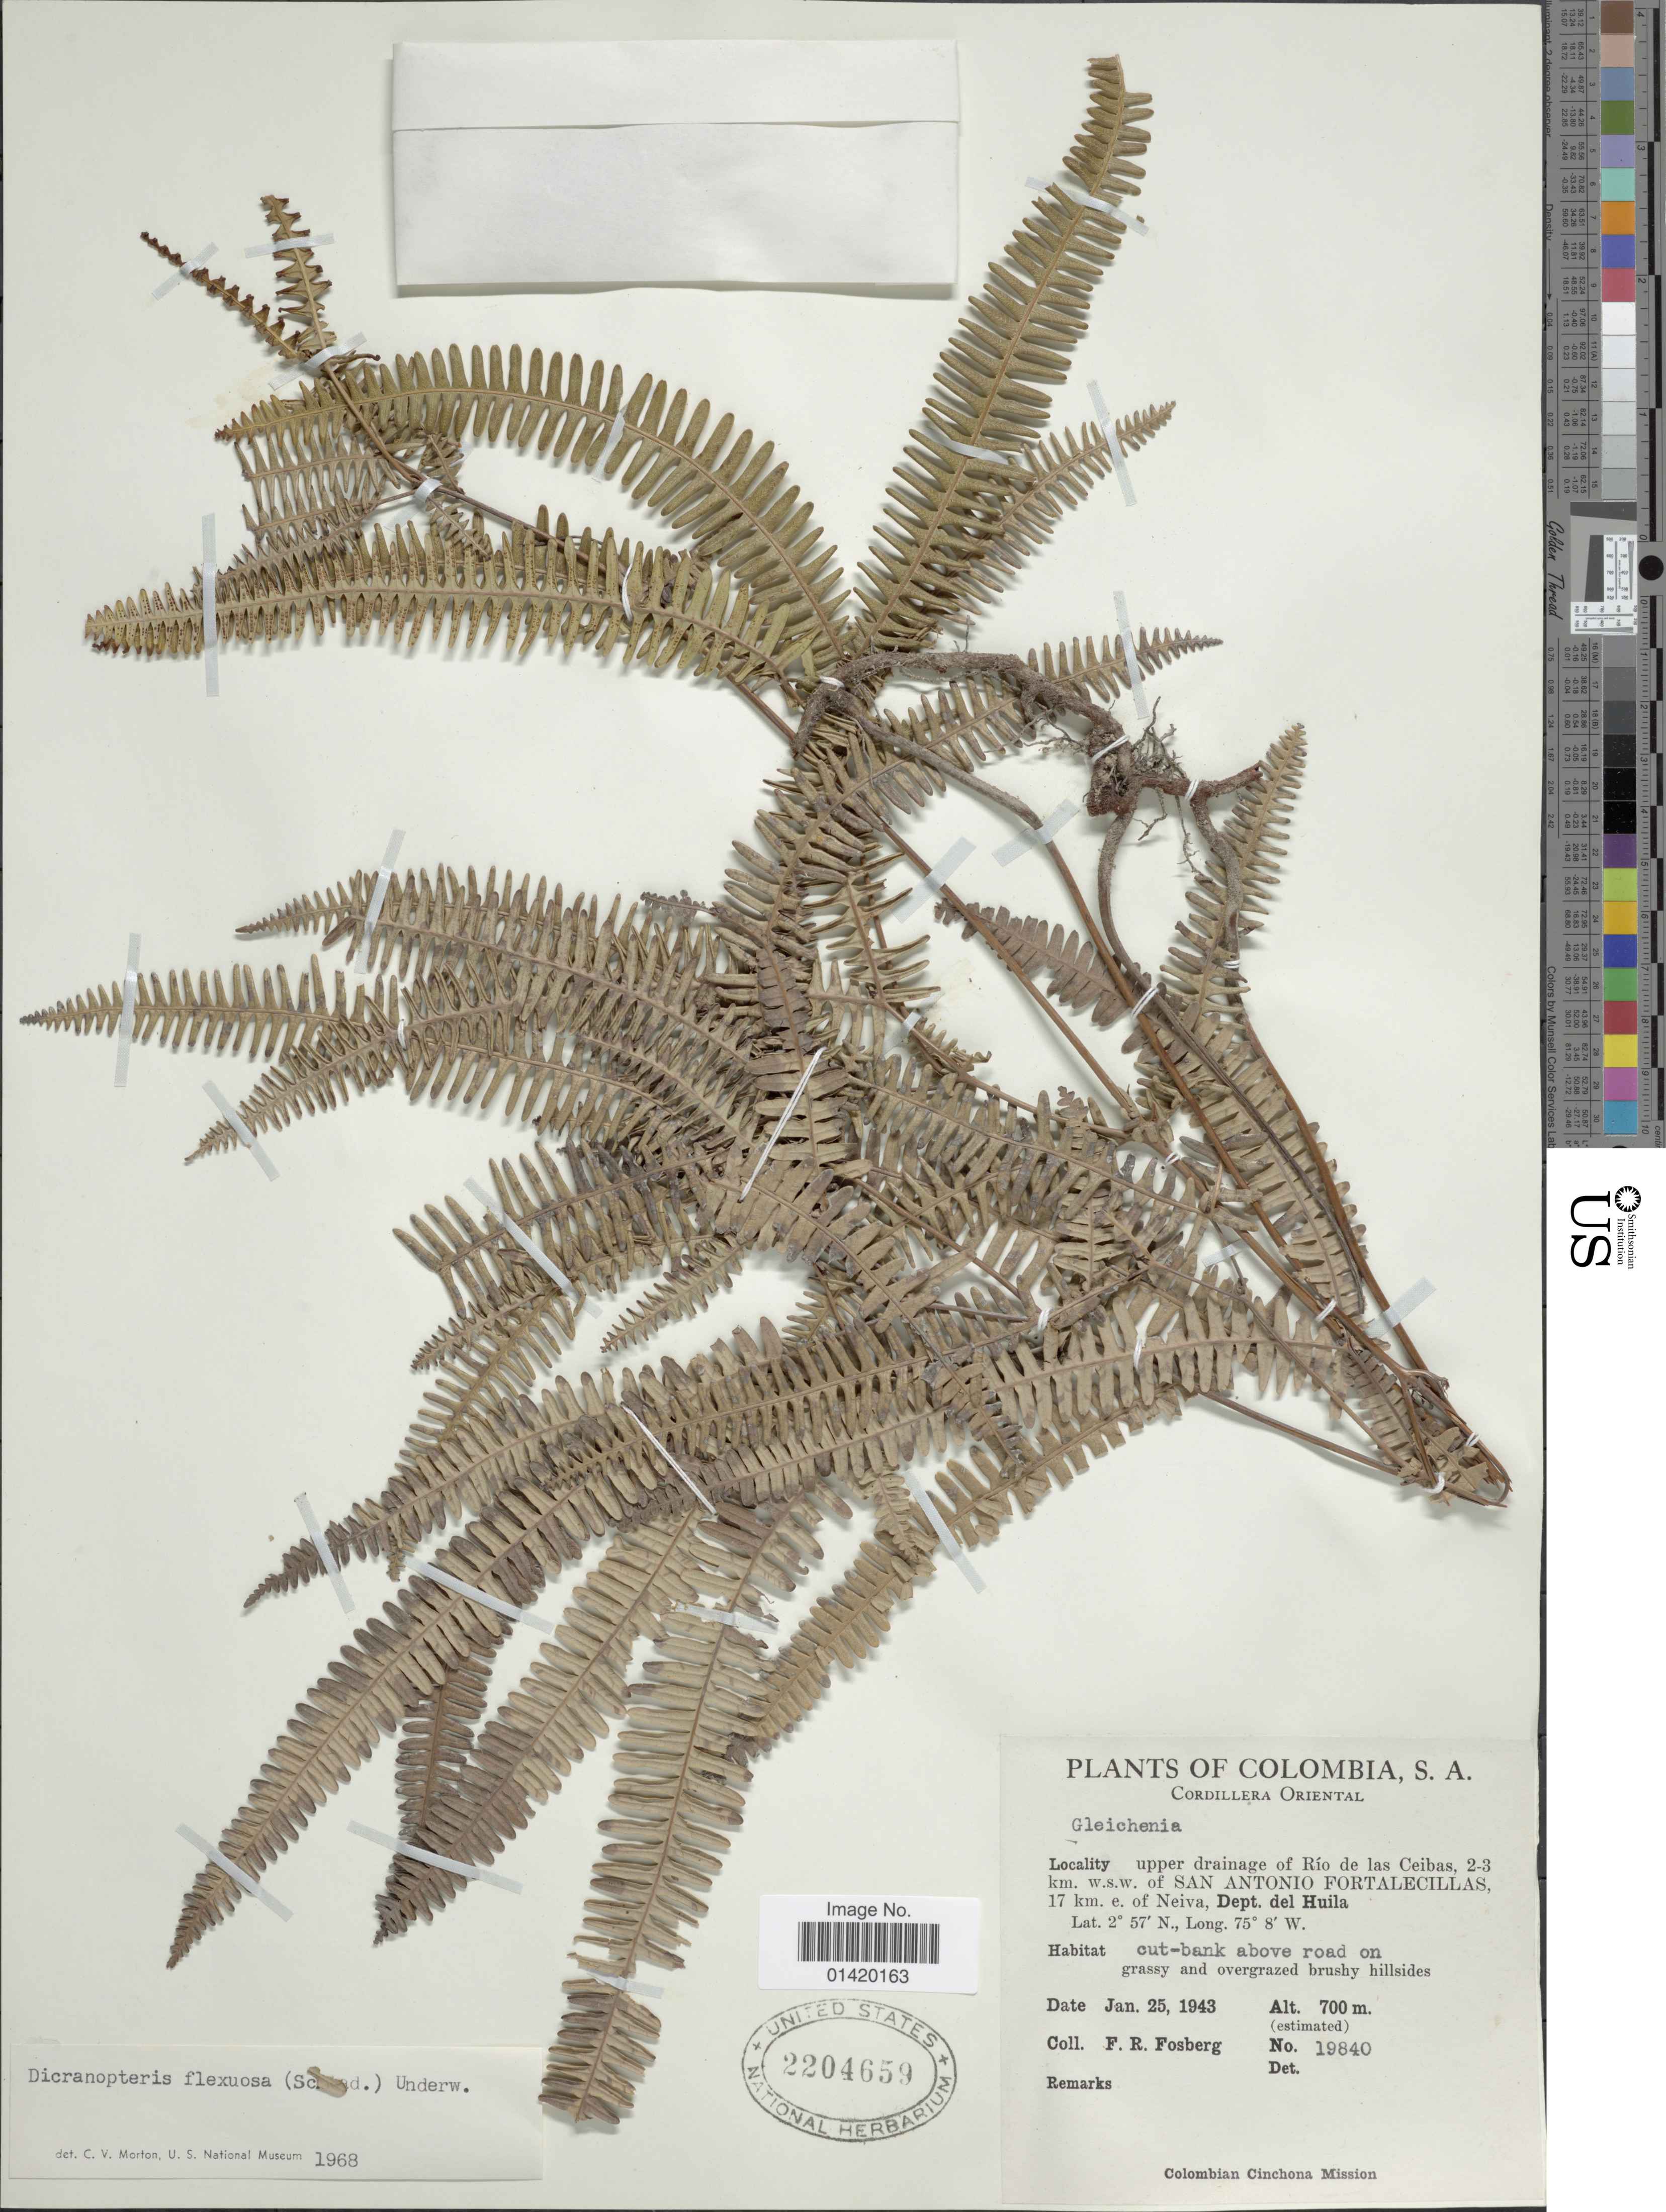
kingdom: Plantae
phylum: Tracheophyta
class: Polypodiopsida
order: Gleicheniales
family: Gleicheniaceae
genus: Dicranopteris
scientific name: Dicranopteris flexuosa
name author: (Schrad.) Underw.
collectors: F. R. Fosberg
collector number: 19840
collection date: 1943-01-25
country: Colombia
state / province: Huila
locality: Cordillera Oriental, upper drainage of Río de las Ceibas, 2-3 km. w.s.w. of San Anonio Fortalecillas, 17 km e. of Neiva,Dept del Huila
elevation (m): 700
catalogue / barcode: US 2204659